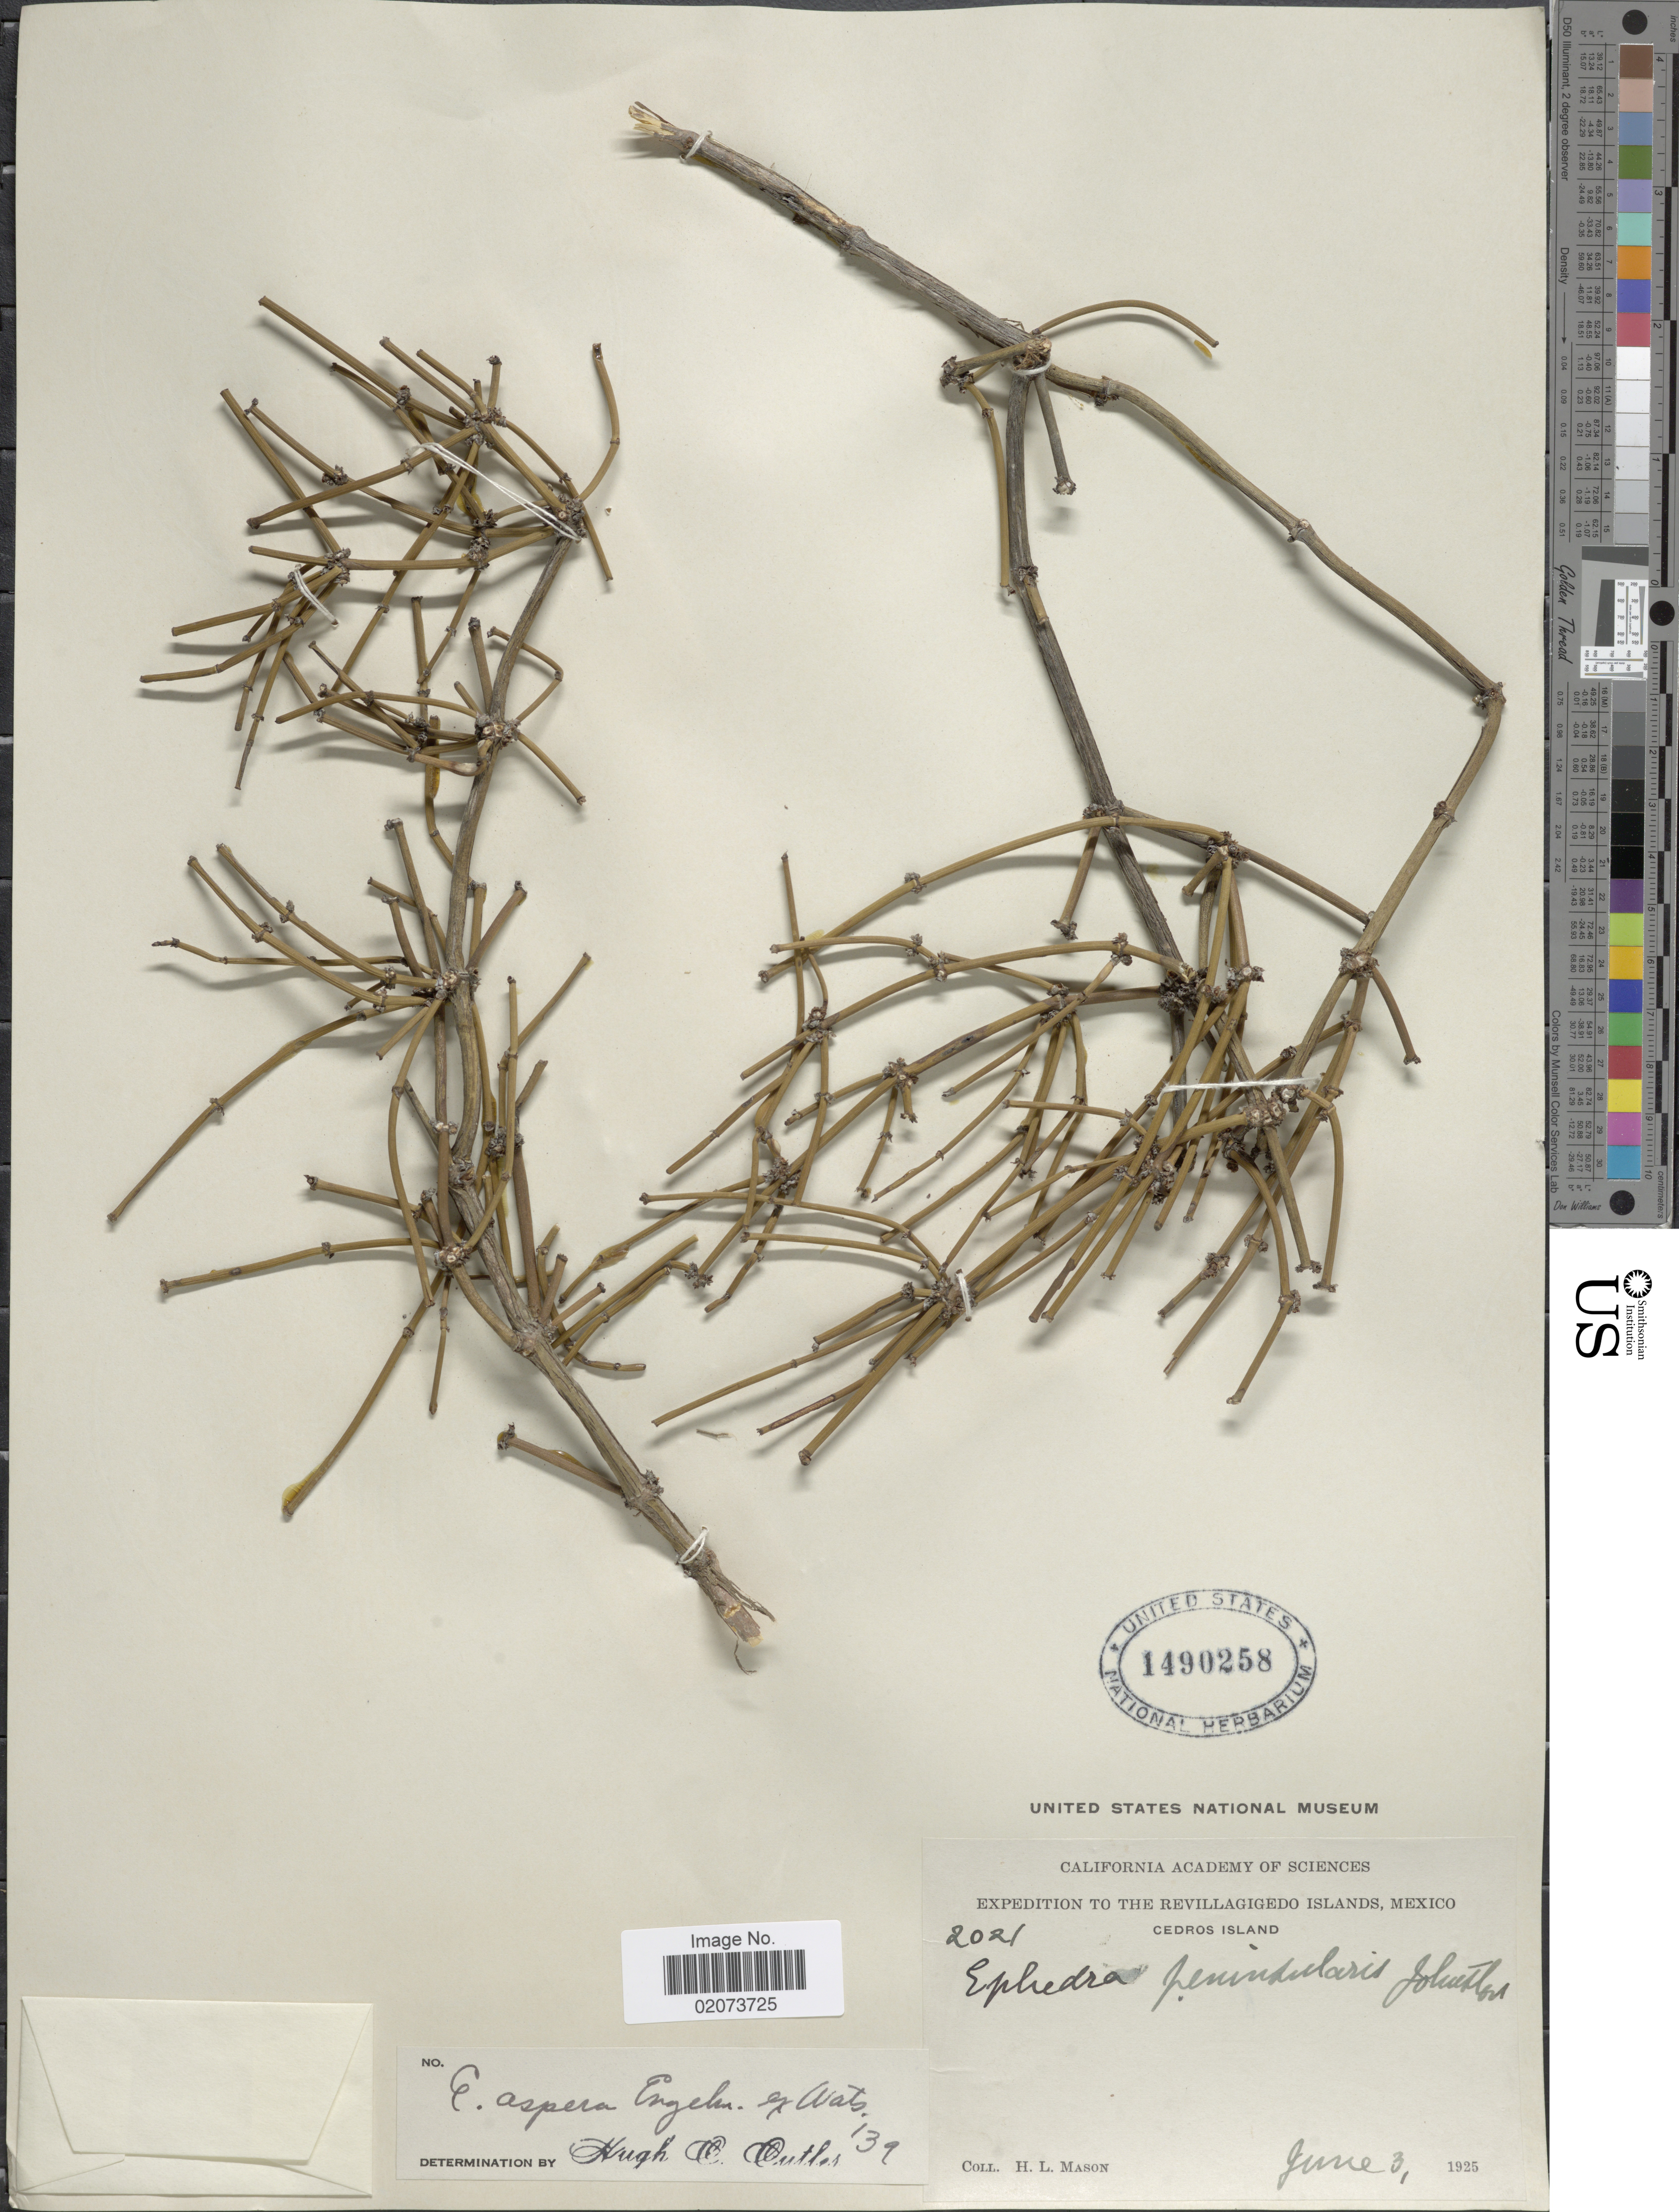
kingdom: Plantae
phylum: Tracheophyta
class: Gnetopsida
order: Ephedrales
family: Ephedraceae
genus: Ephedra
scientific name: Ephedra aspera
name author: Engelm. ex S. Watson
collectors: H. L. Mason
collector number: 2021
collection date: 1925-06-03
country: Mexico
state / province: Colima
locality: The Revillagigedo Islands, Mexico, Cedros Island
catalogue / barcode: US 1490258